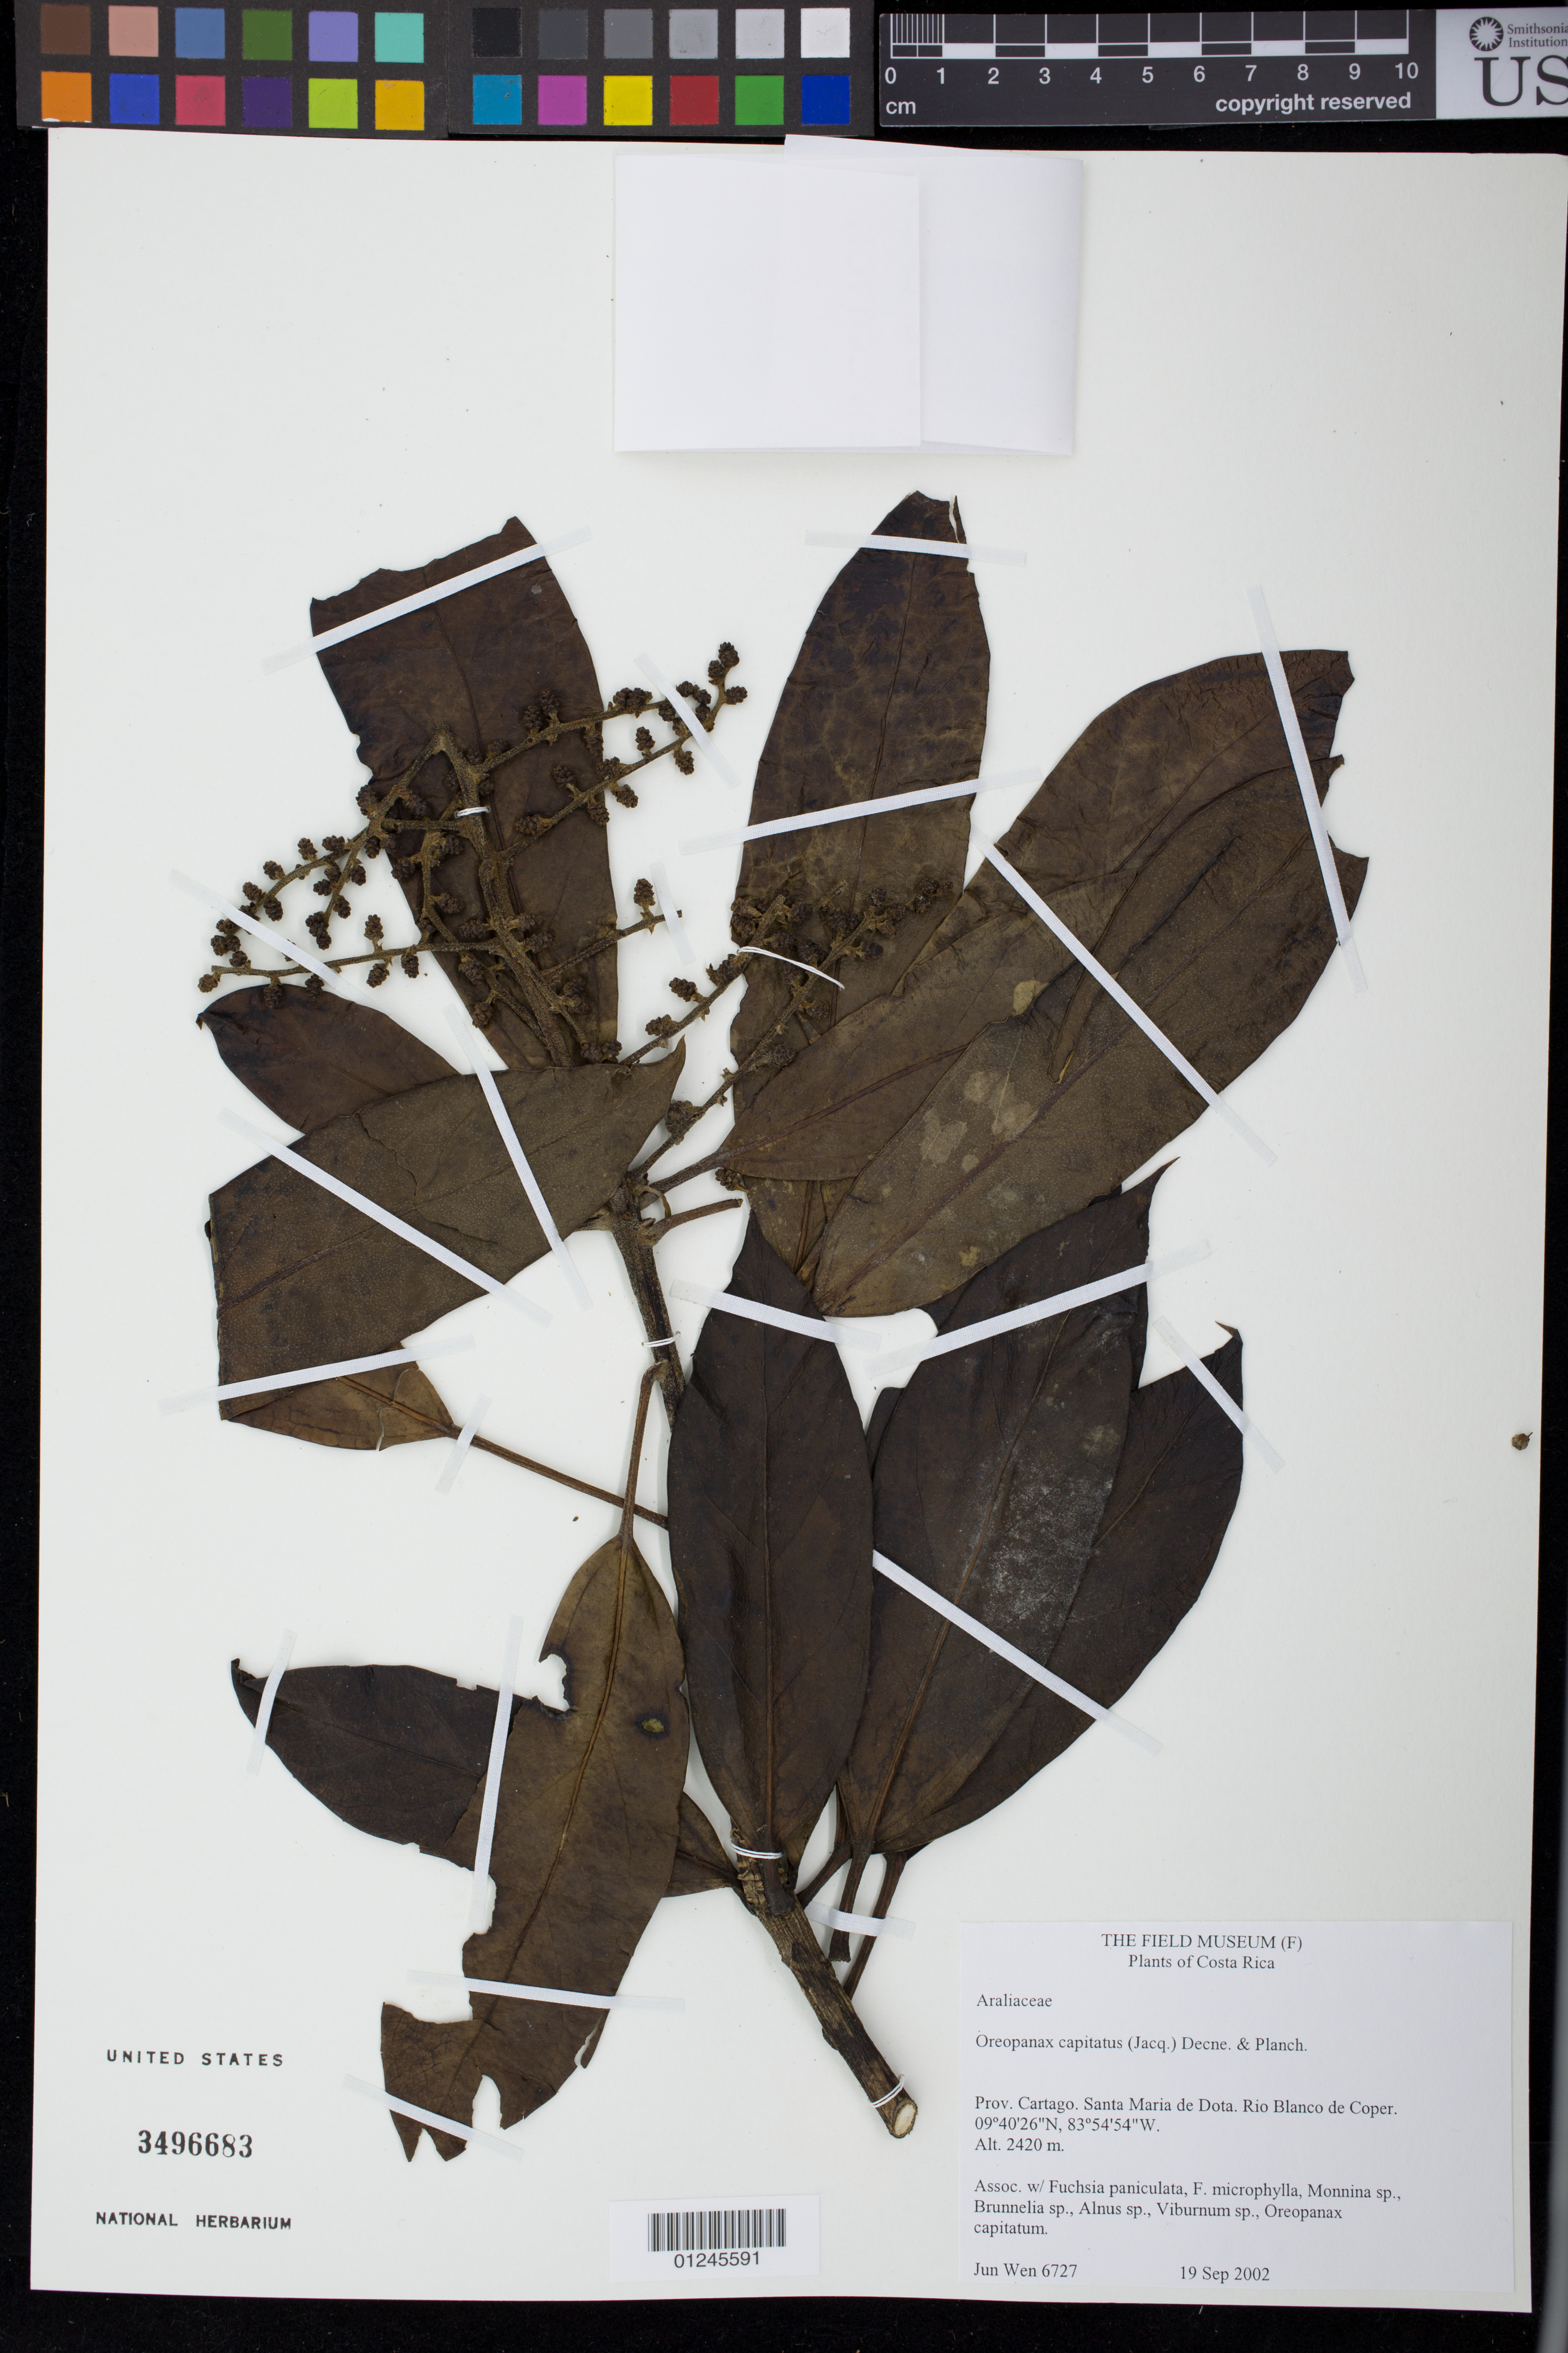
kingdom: Plantae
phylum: Tracheophyta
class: Magnoliopsida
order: Apiales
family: Araliaceae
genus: Oreopanax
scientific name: Oreopanax capitatus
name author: (Jacq.) Decne. & Planch.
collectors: J. Wen & R. Aguilar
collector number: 6727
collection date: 2002-09-19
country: Costa Rica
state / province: Cartago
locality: Santa Maria de Dota. Rio Blanco de Coper.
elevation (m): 2420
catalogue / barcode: US 3496683